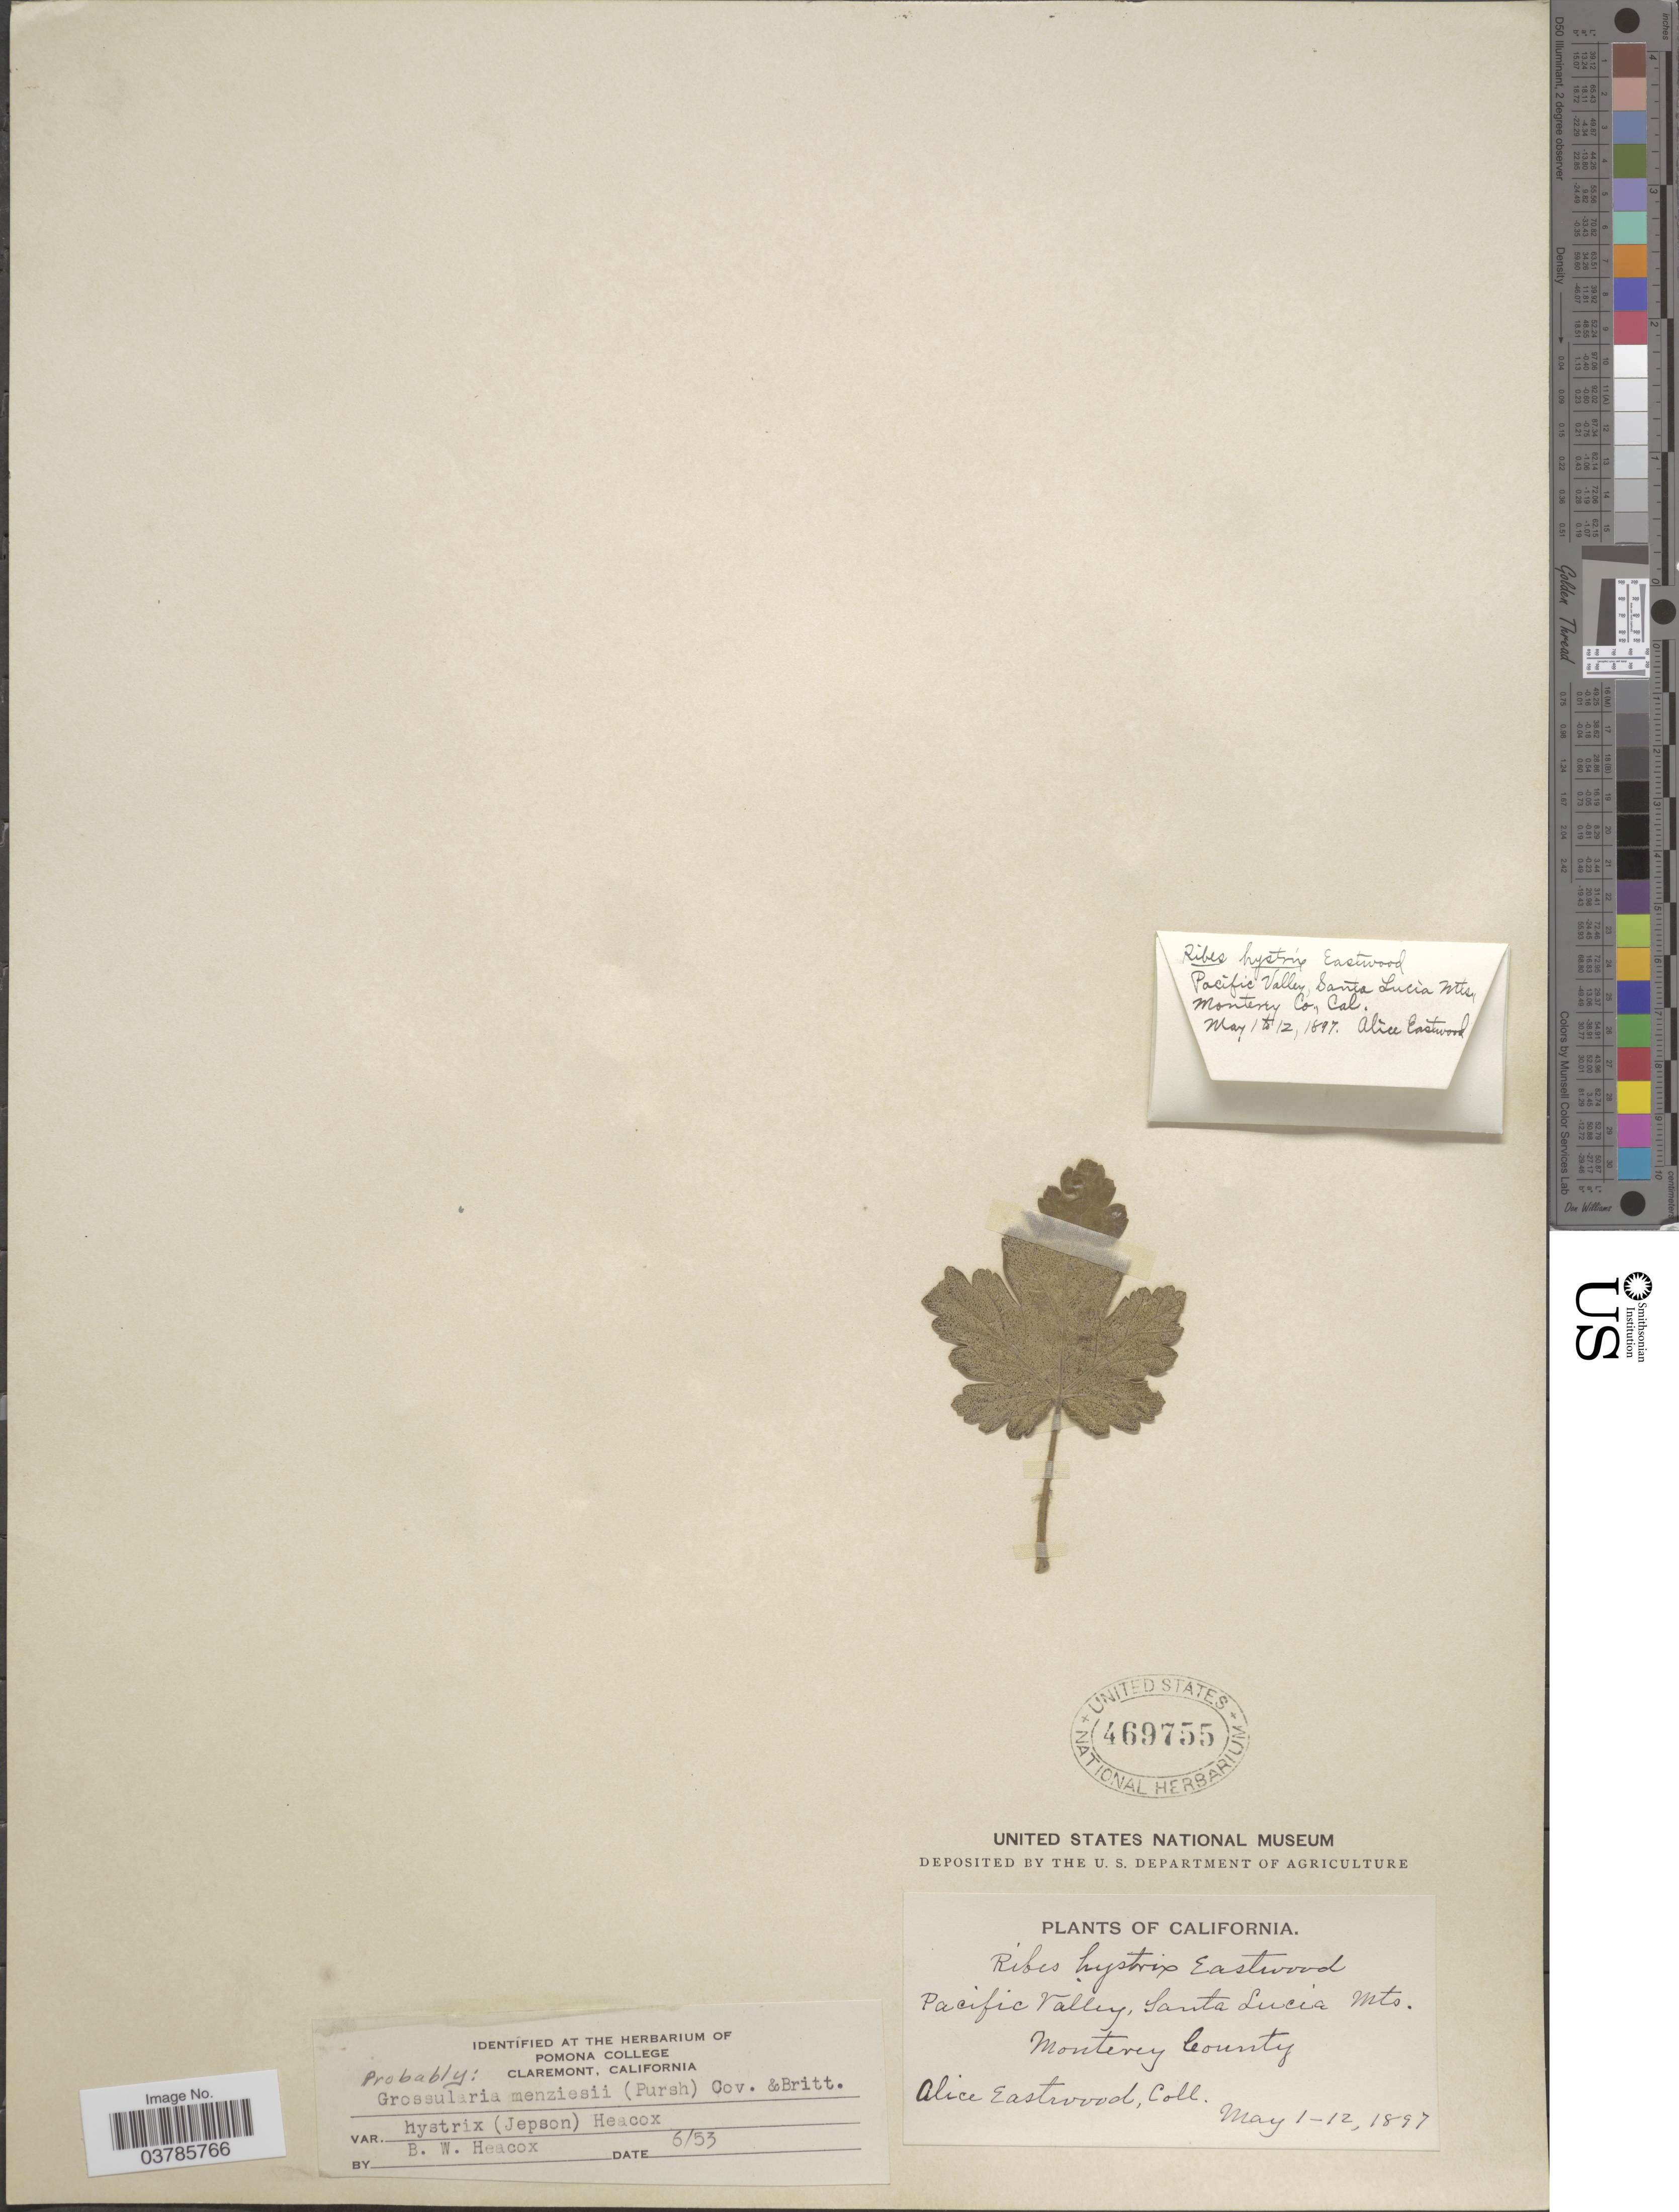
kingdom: Plantae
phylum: Tracheophyta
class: Magnoliopsida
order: Saxifragales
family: Grossulariaceae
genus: Ribes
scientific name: Ribes menziesii var. hystrix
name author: (Eastw.) Jeps.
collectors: A. Eastwood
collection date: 1897-05-01/1897-05-12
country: United States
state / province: California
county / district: Monterey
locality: Pacific Valley, Santa Lucia Mts. Monterey County.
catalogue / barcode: US 469755